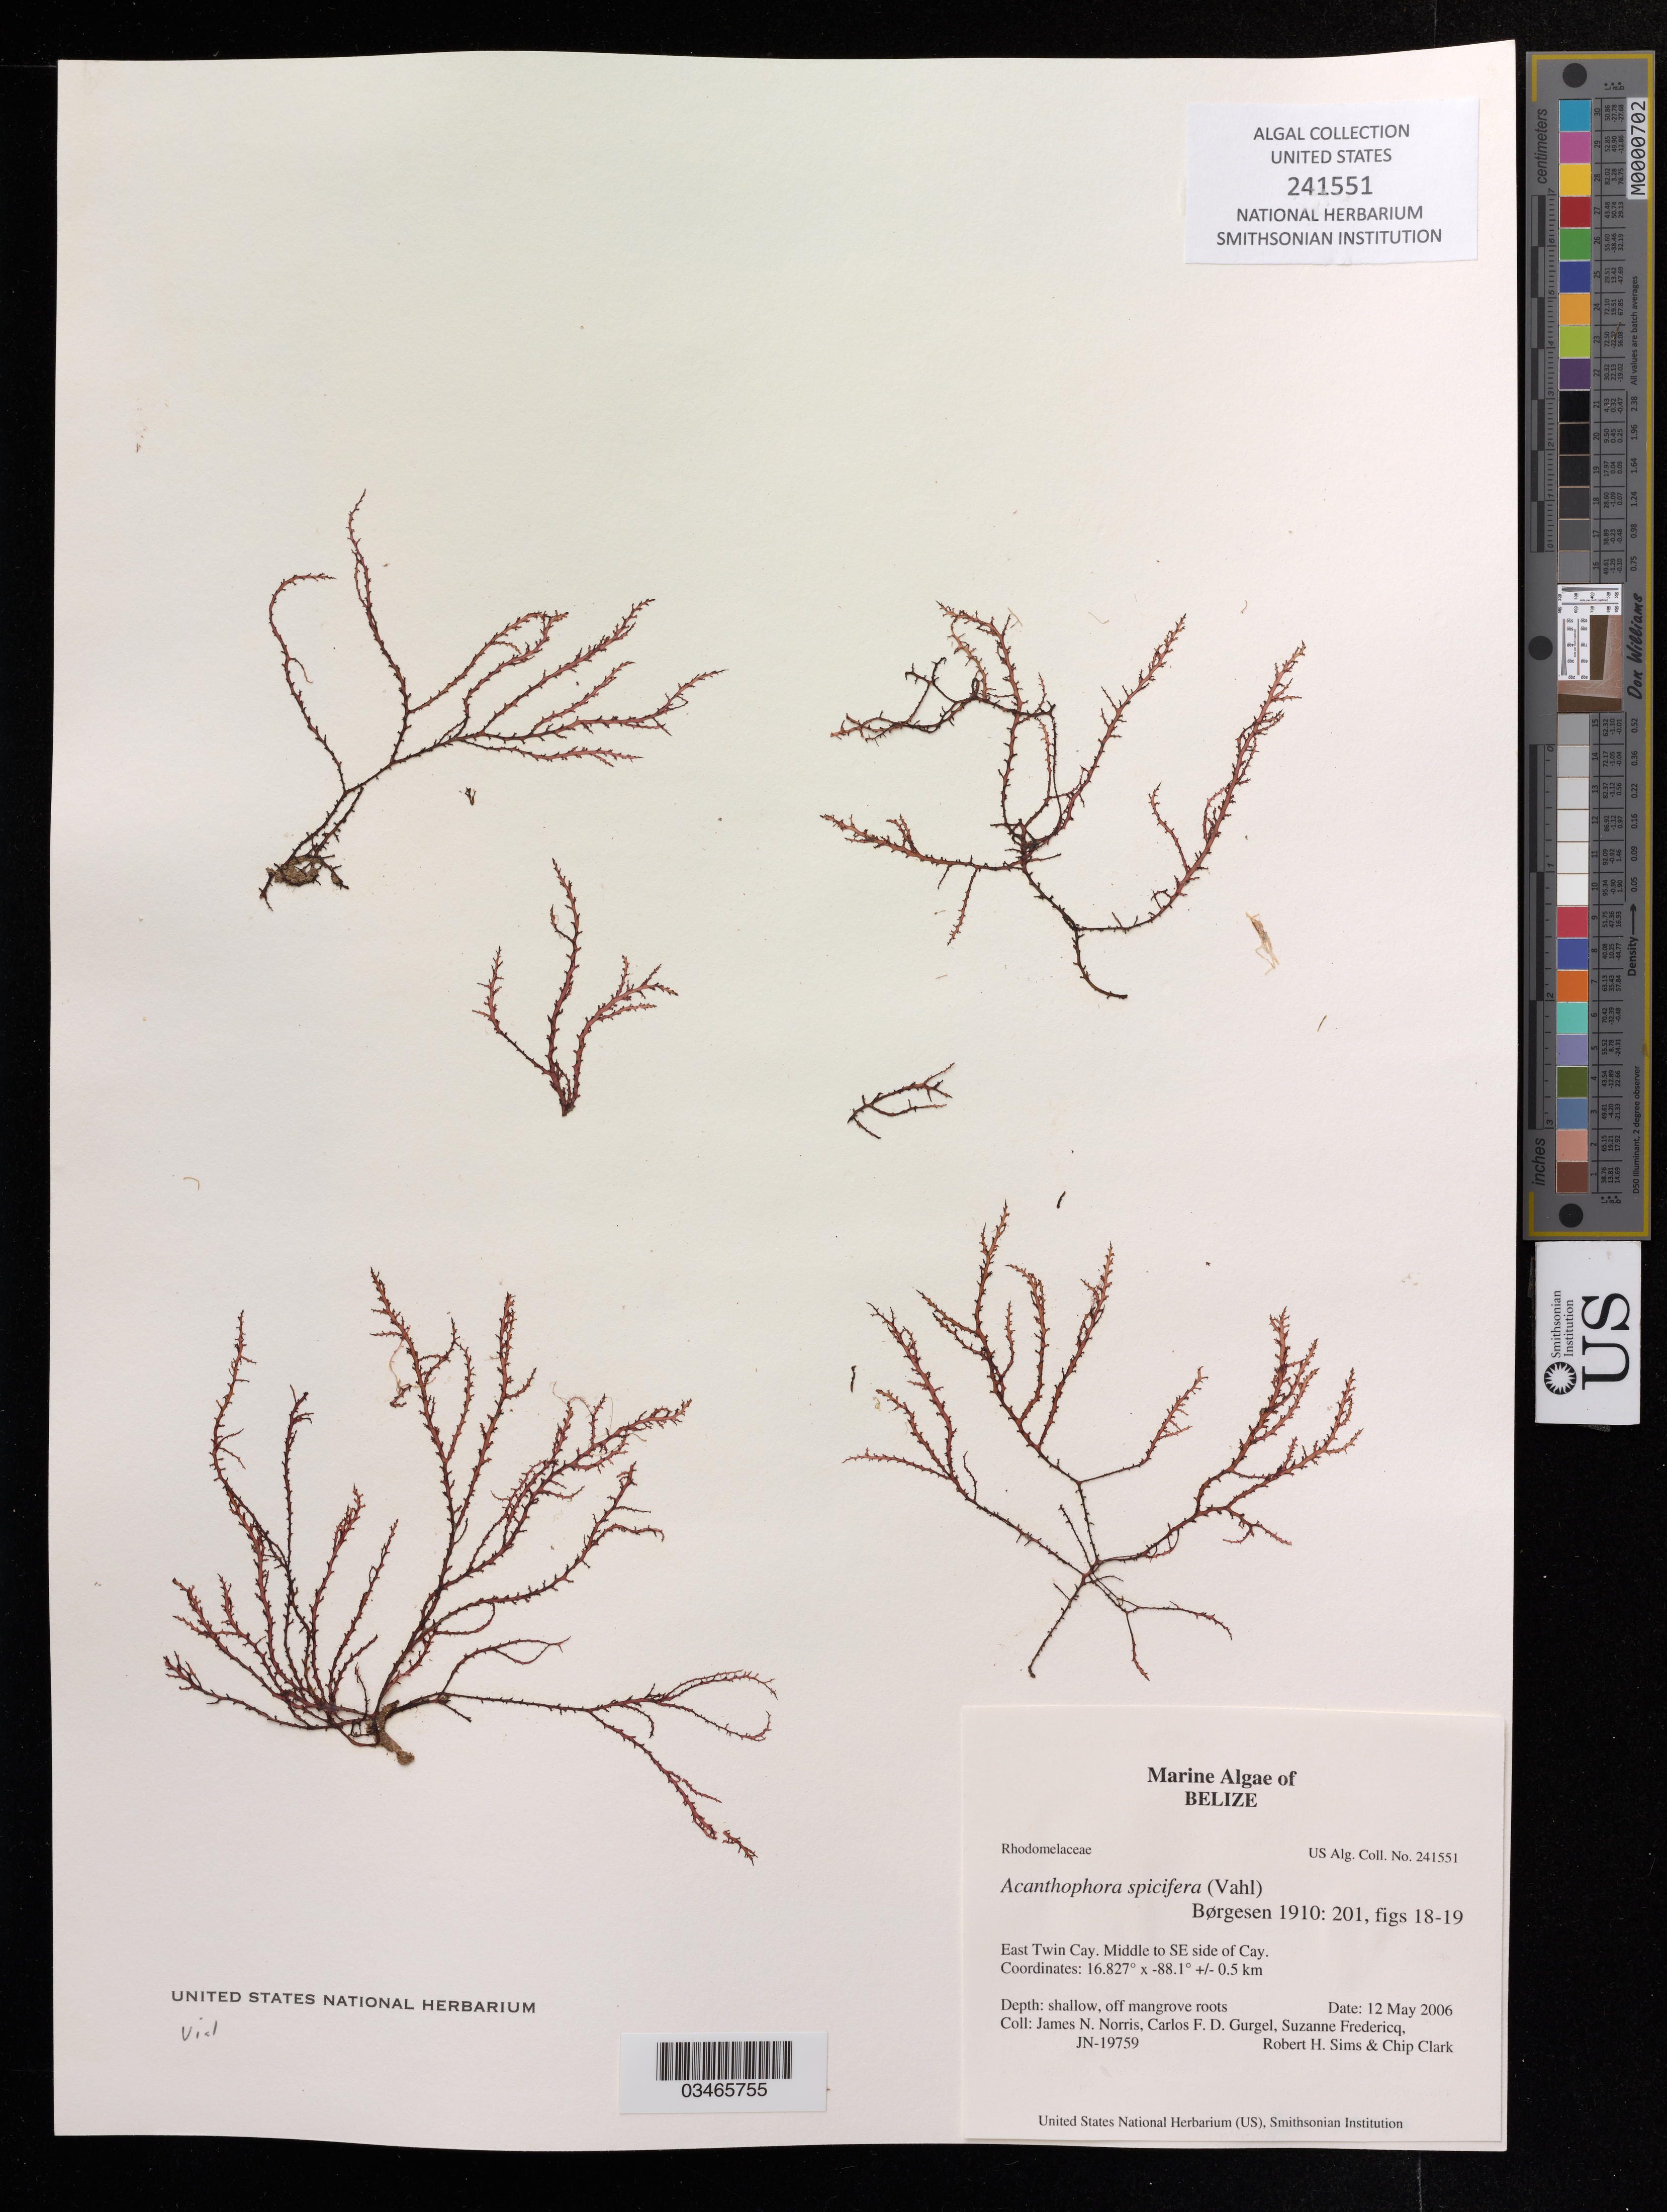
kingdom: Plantae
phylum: Rhodophyta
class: Florideophyceae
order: Ceramiales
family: Rhodomelaceae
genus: Acanthophora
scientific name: Acanthophora spicifera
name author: (Vahl) Børgesen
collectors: J. Norris, C. Gurgel, S. Fredericq & R. H. Sims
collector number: JN-19759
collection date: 2006-05-12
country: Belize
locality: Twin Cay, Middle to SE side of Cay.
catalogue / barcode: US 241551